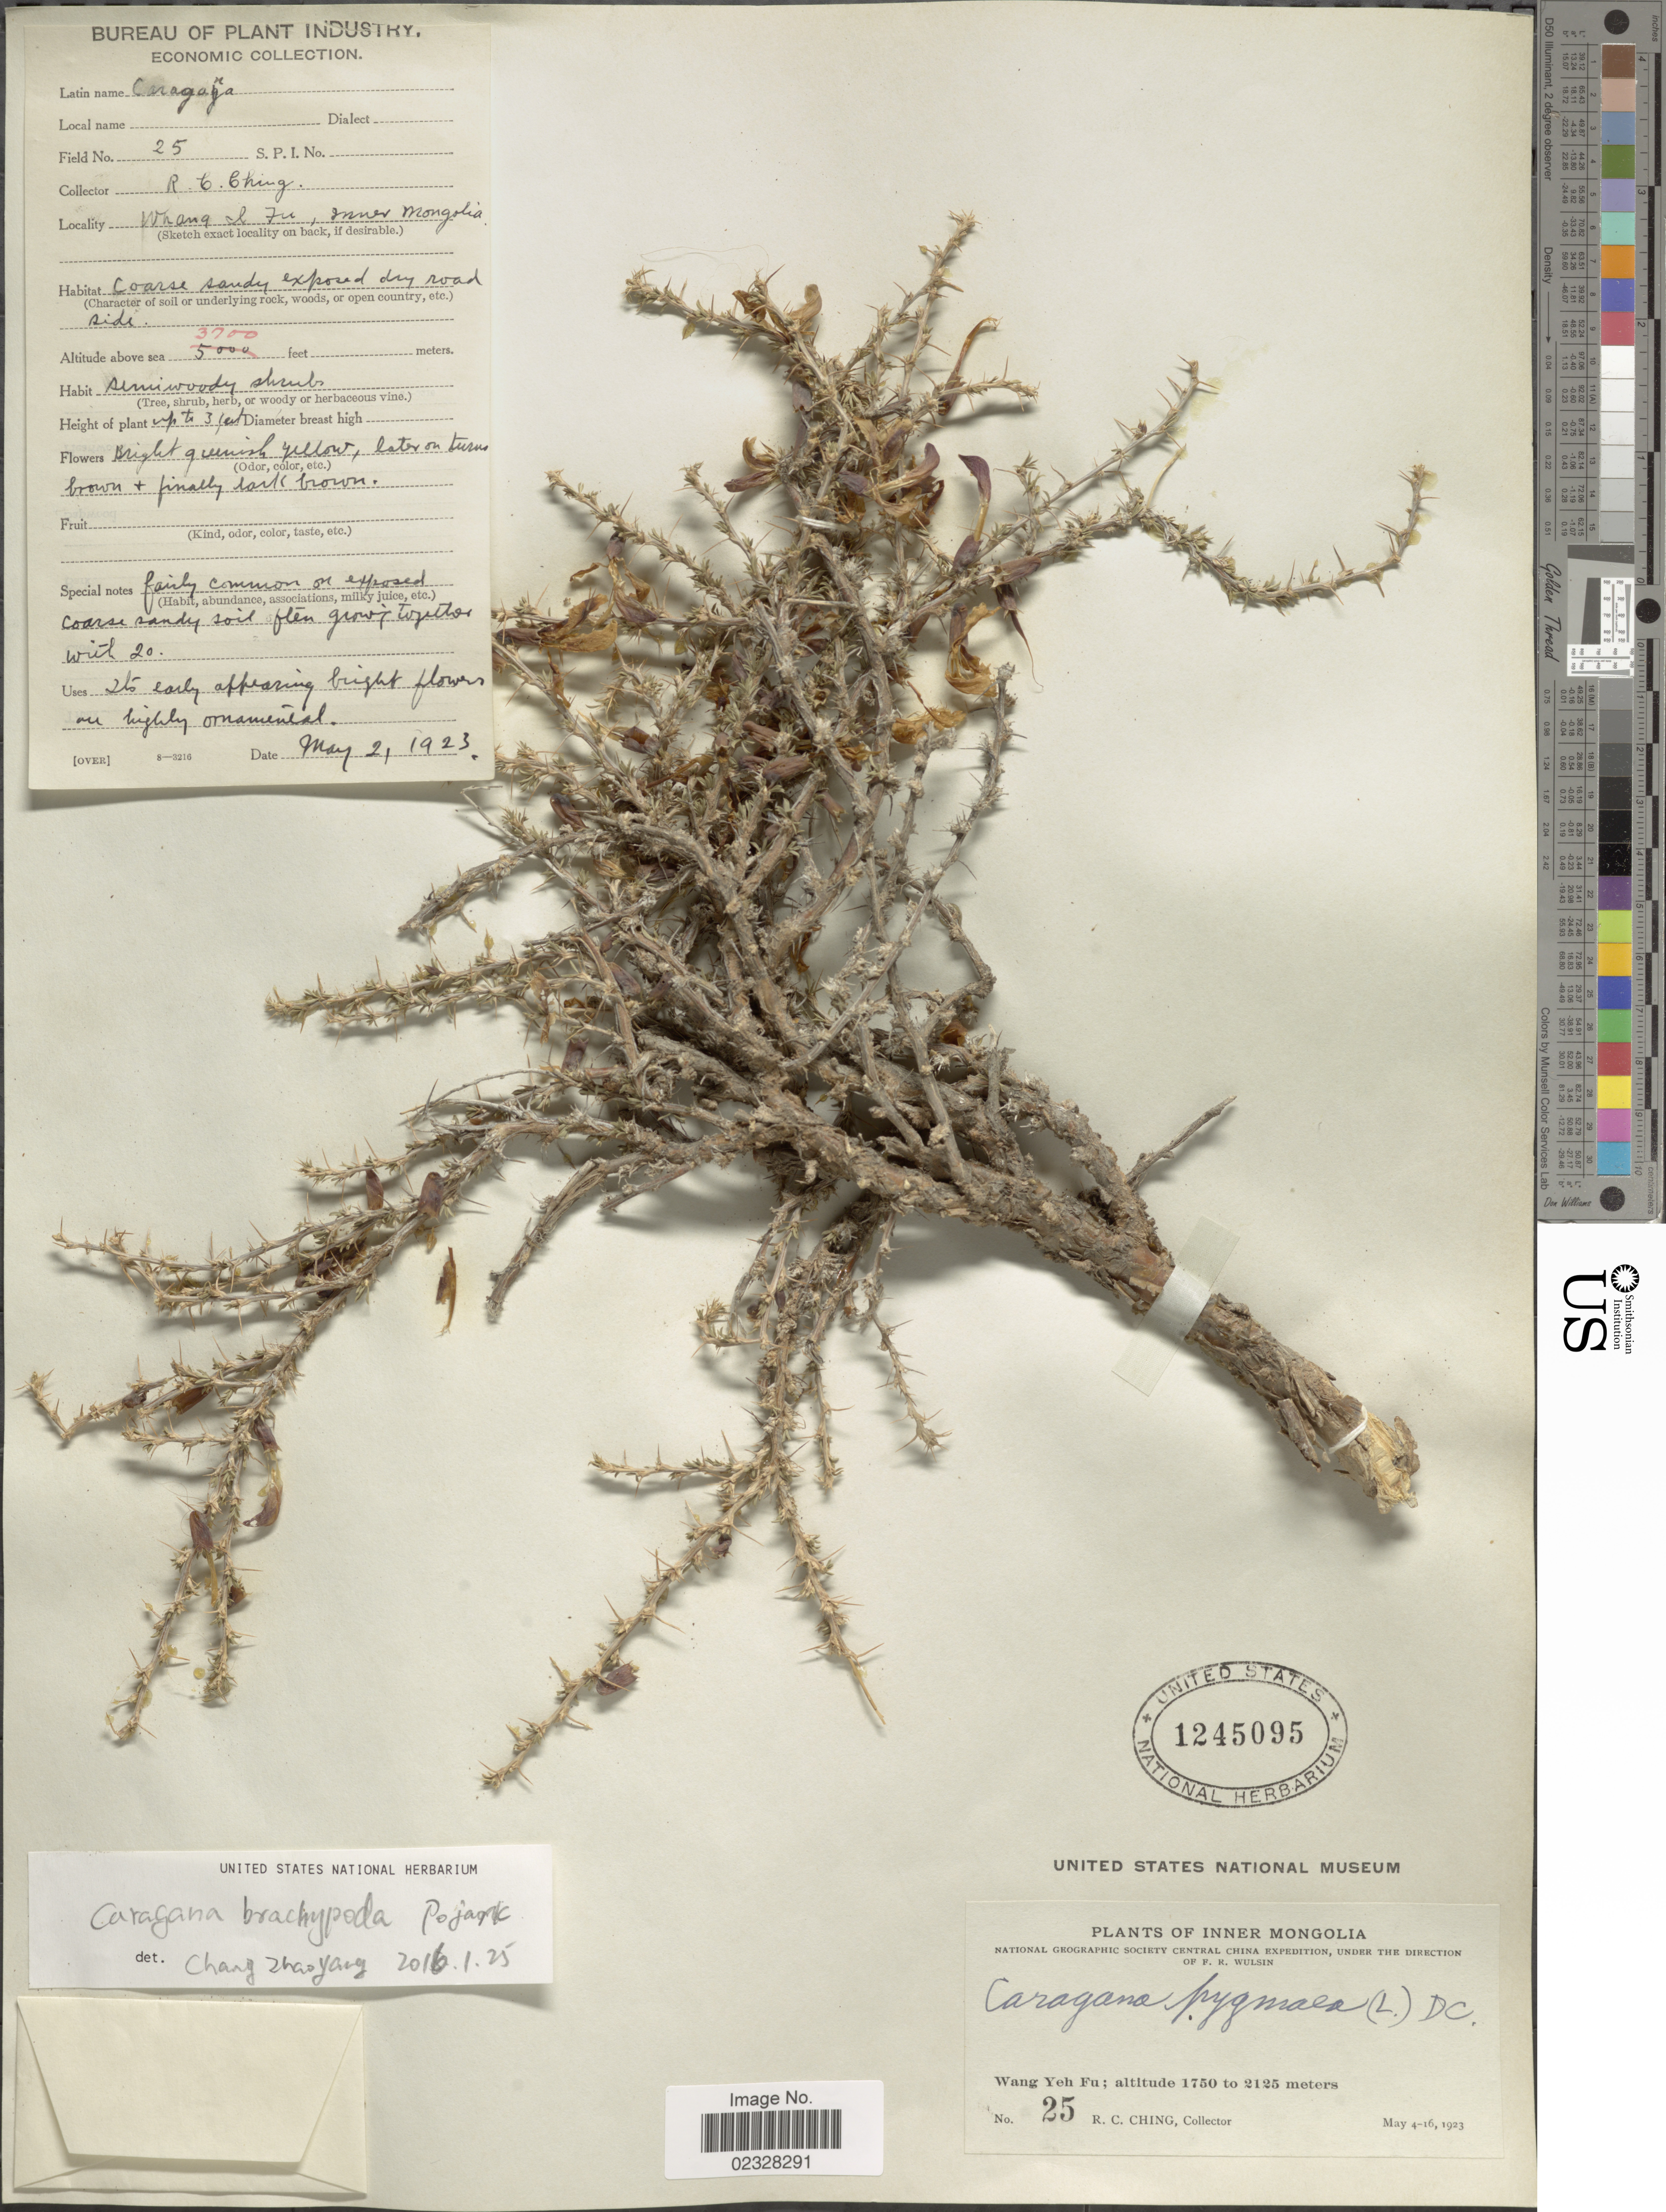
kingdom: Plantae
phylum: Tracheophyta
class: Magnoliopsida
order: Fabales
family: Fabaceae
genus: Caragana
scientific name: Caragana pygmaea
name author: (L.) DC.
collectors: R. C. Ching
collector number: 25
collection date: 1923-05-02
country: China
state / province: Nei Monggol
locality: Inner Mongolia, Wang Yeh Fu, coarse sandy exposed dry roadside.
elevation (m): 1128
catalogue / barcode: US 1245095